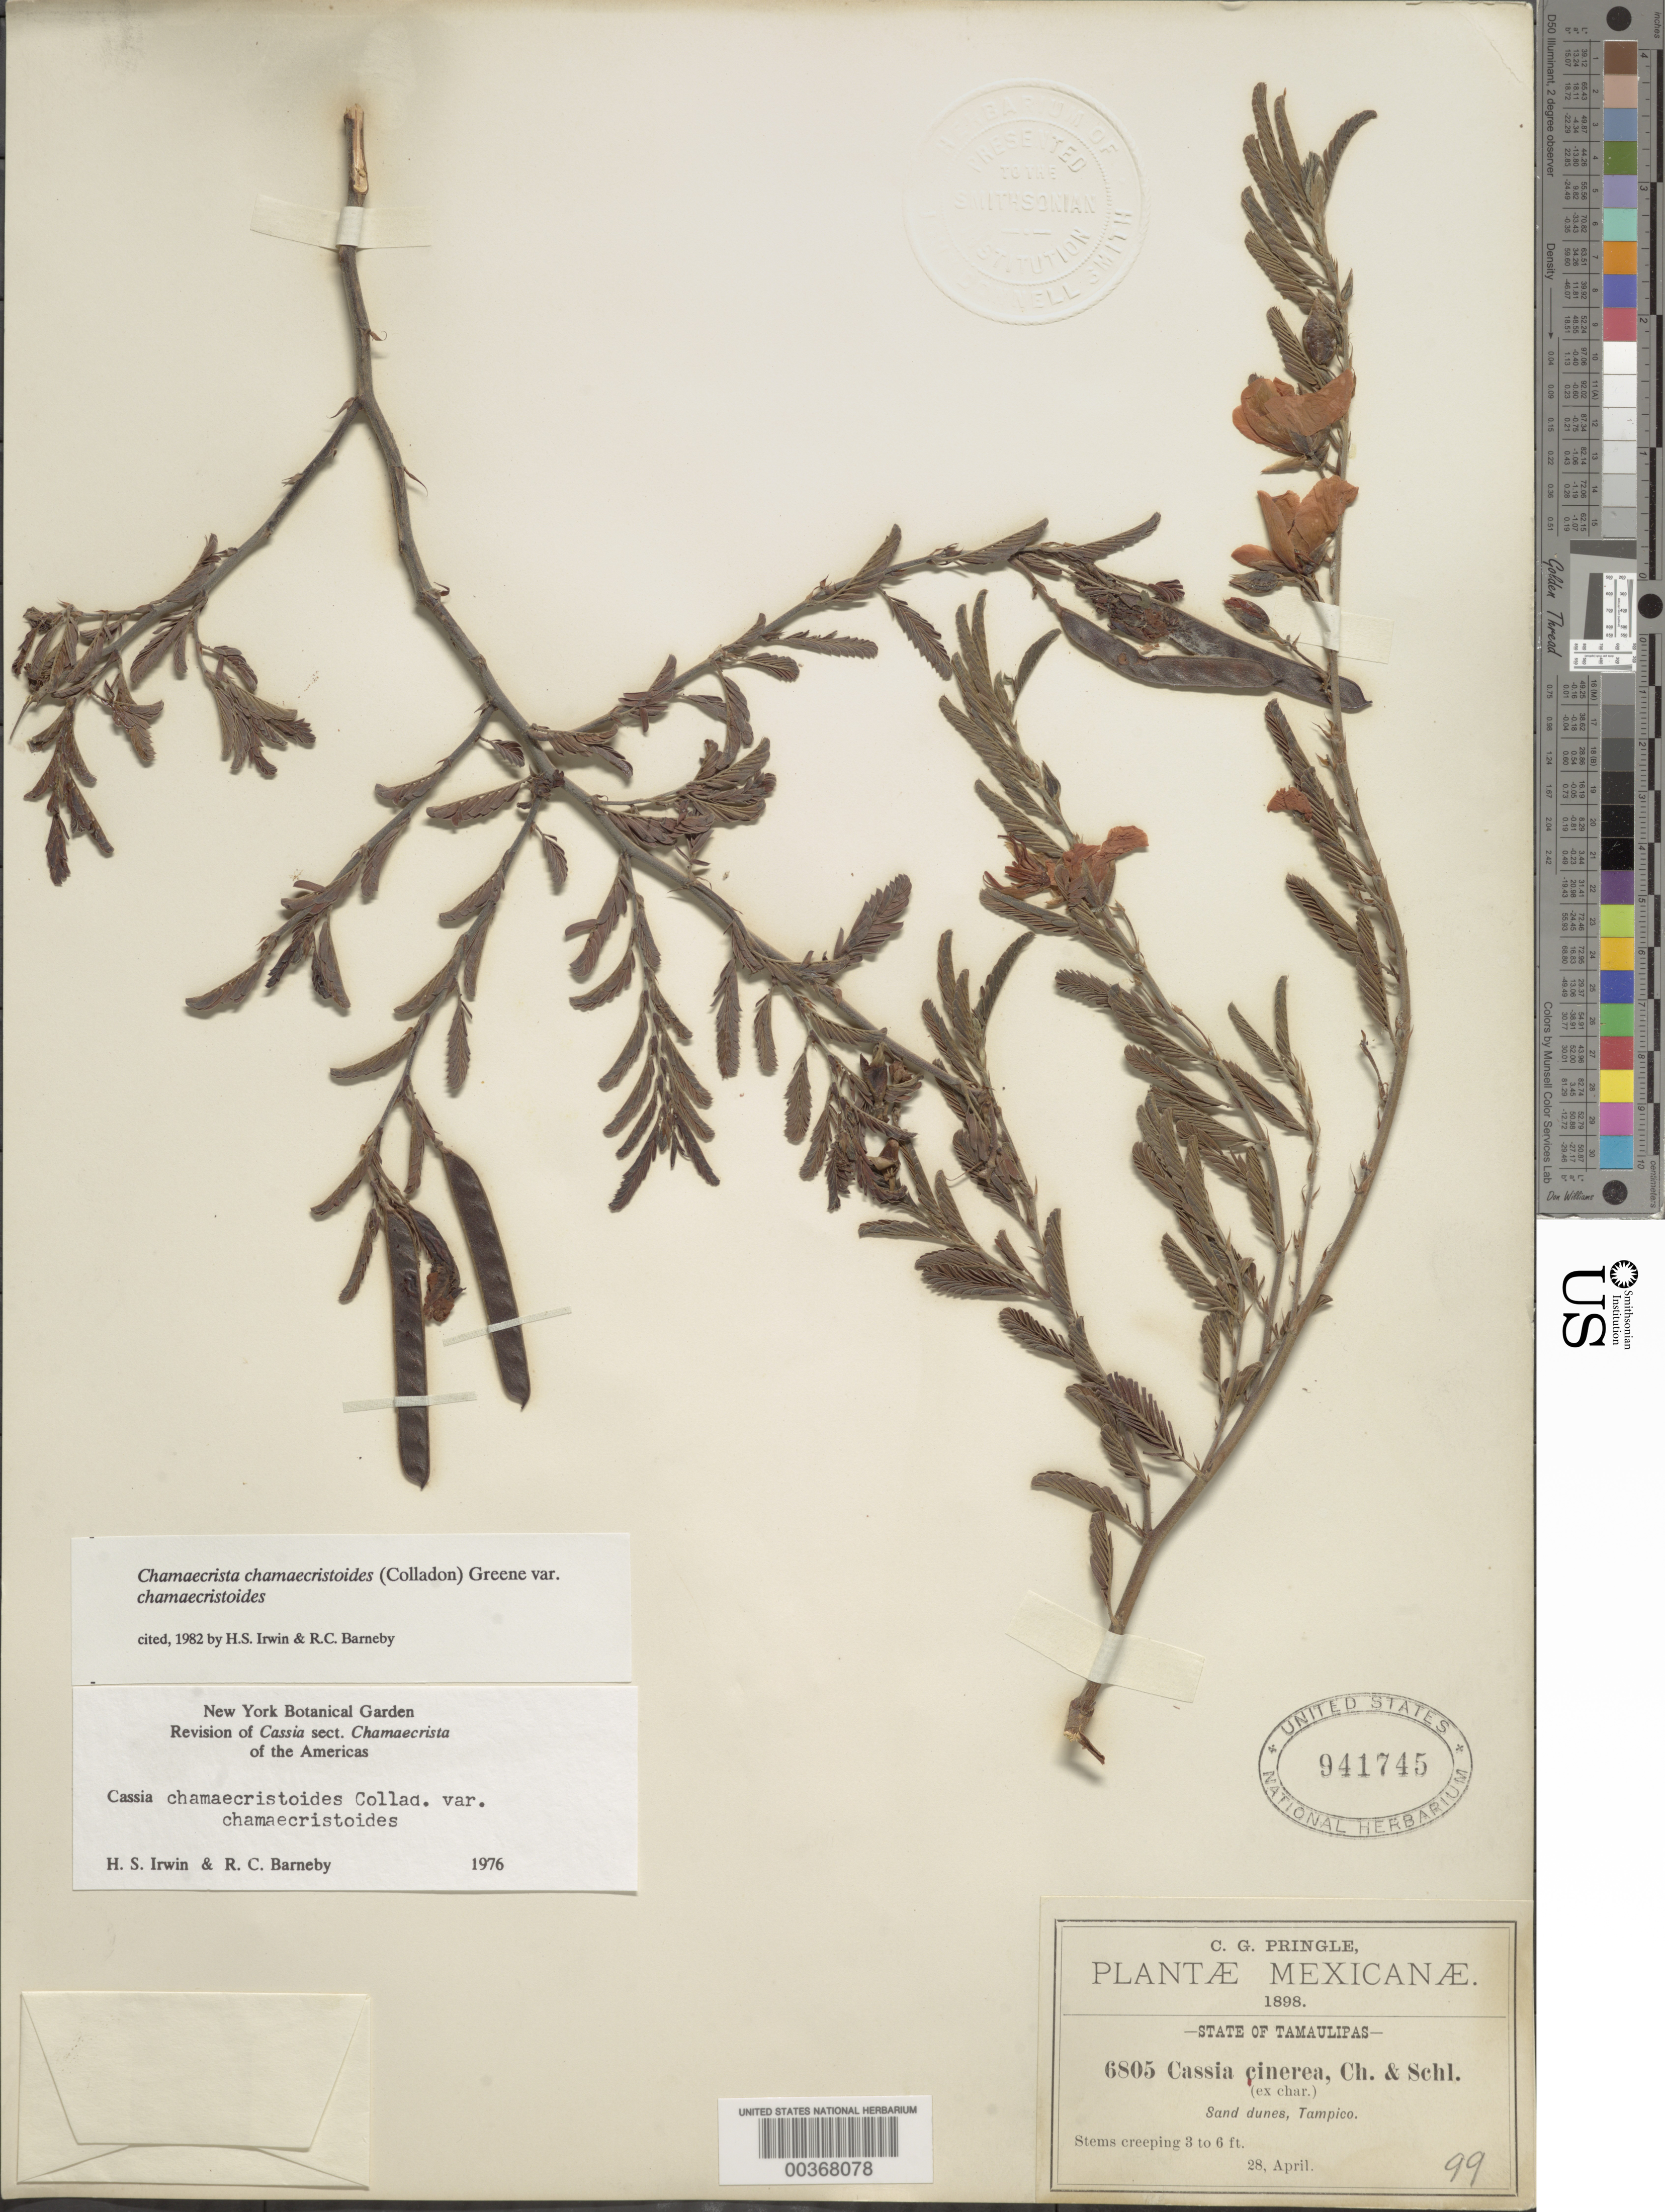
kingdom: Plantae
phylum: Tracheophyta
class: Magnoliopsida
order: Fabales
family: Fabaceae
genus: Chamaecrista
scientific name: Chamaecrista chamaecristoides var. chamaecristoides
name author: (Collad.) Greene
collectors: C. G. Pringle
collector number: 6805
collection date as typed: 28 Apr 1898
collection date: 1898-04-28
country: Mexico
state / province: Tamaulipas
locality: Tampico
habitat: Sand dunes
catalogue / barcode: US 941745